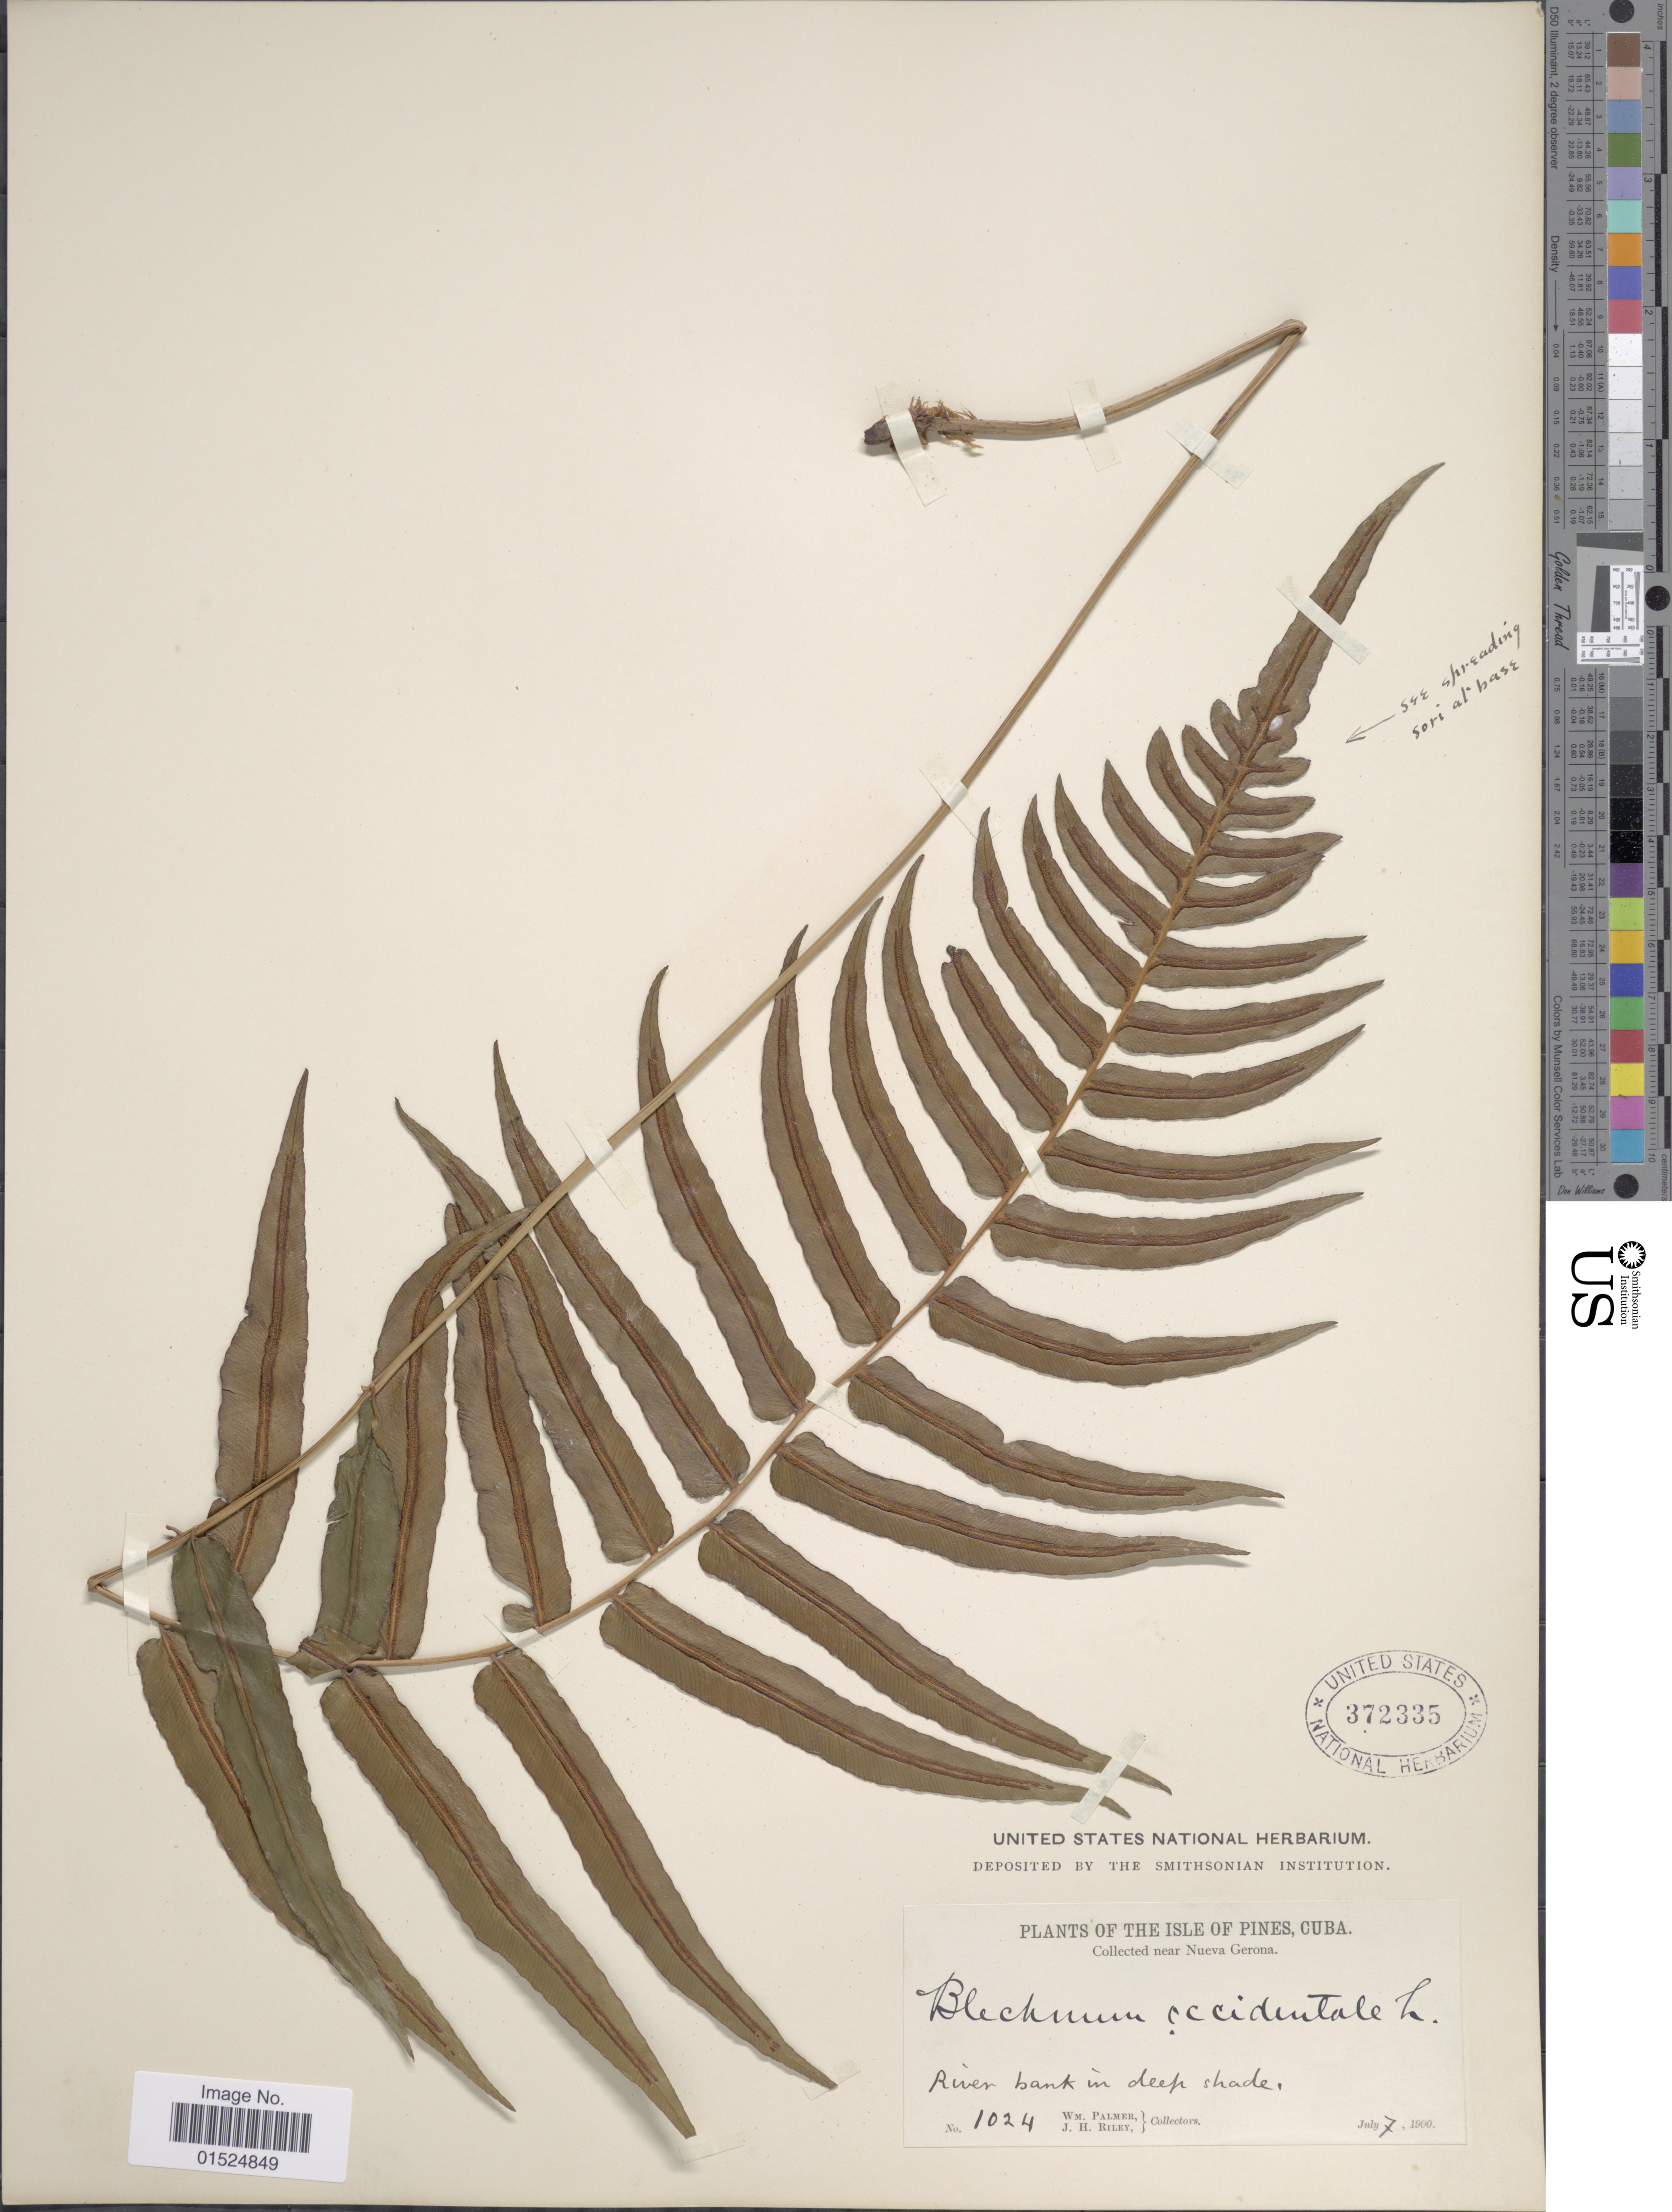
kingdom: Plantae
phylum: Tracheophyta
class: Polypodiopsida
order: Polypodiales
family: Blechnaceae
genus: Blechnum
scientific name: Blechnum occidentale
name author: L.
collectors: W. Palmer & J. H. Riley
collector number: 1024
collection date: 1900-07-07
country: Cuba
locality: Plants of the Isle of Pines, near Nueva Gerona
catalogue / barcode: US 372335